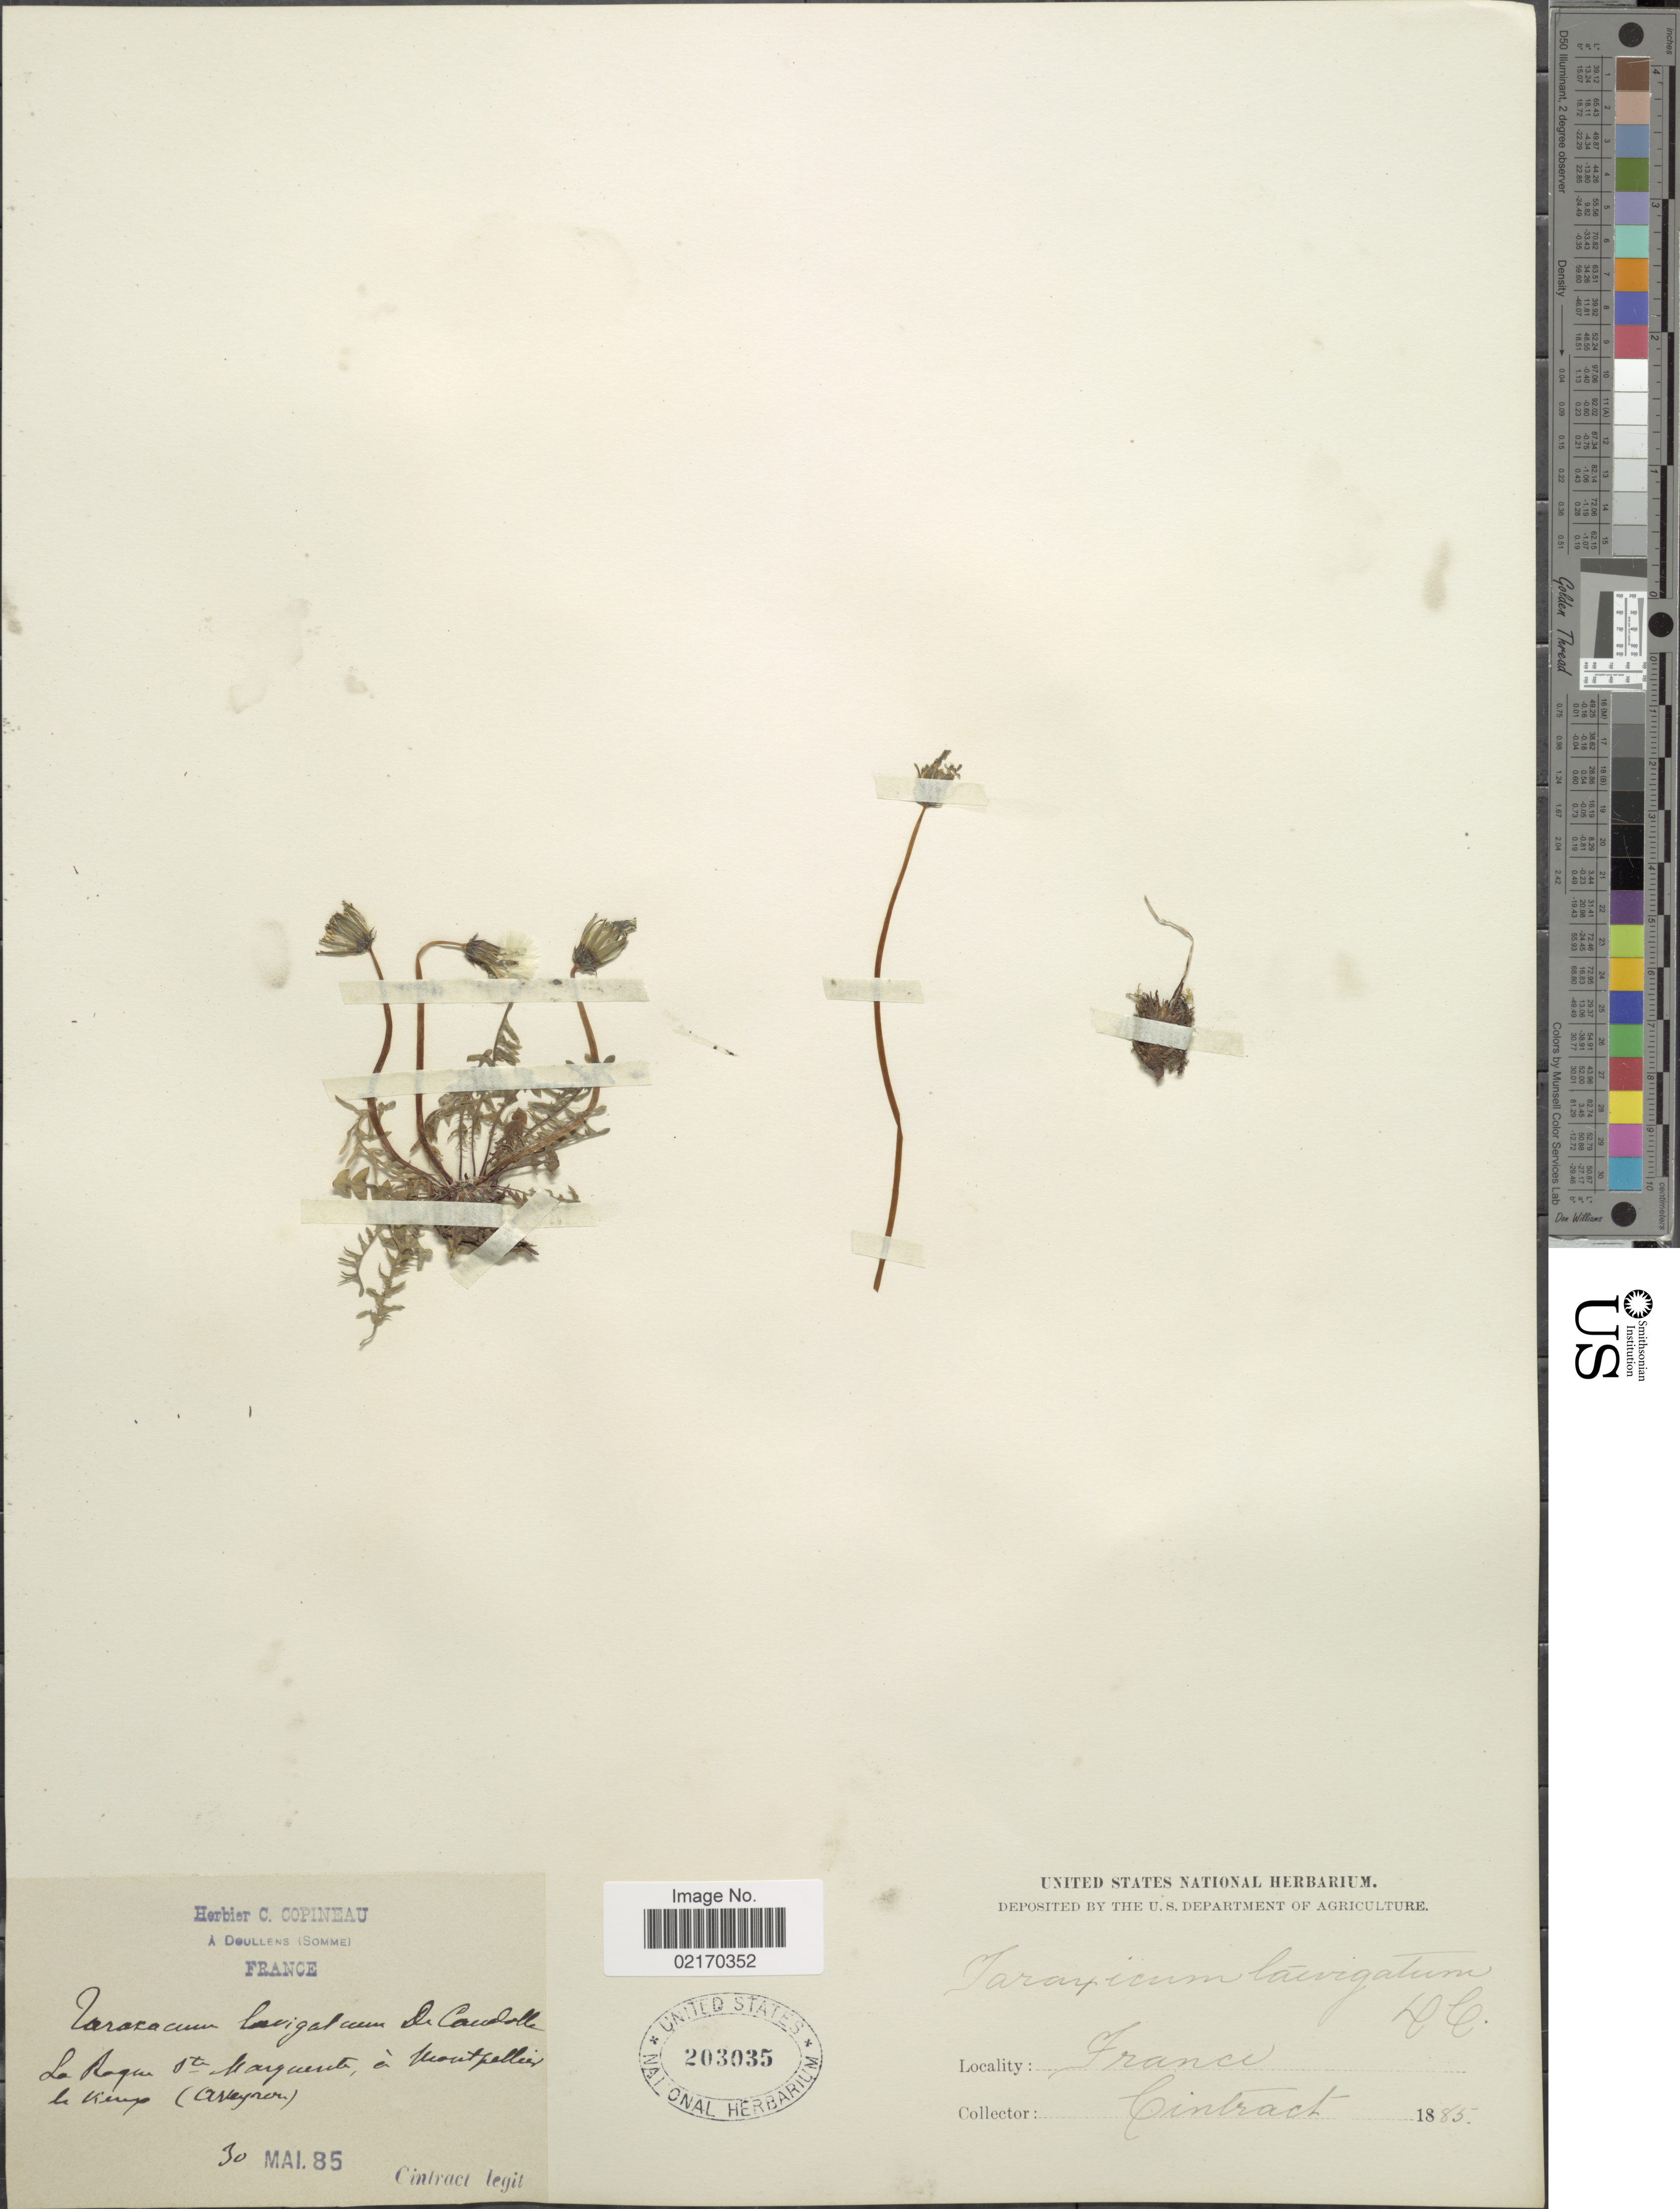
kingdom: Plantae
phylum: Tracheophyta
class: Magnoliopsida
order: Asterales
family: Asteraceae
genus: Taraxacum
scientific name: Taraxacum erythrospermum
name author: Andrz. ex Besser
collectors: Cintract, --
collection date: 1885-05-30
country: France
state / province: Occitanie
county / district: Aveyron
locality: La Roque Sta Margant a Montpellier le lieux (Aveyron)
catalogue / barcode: US 203035